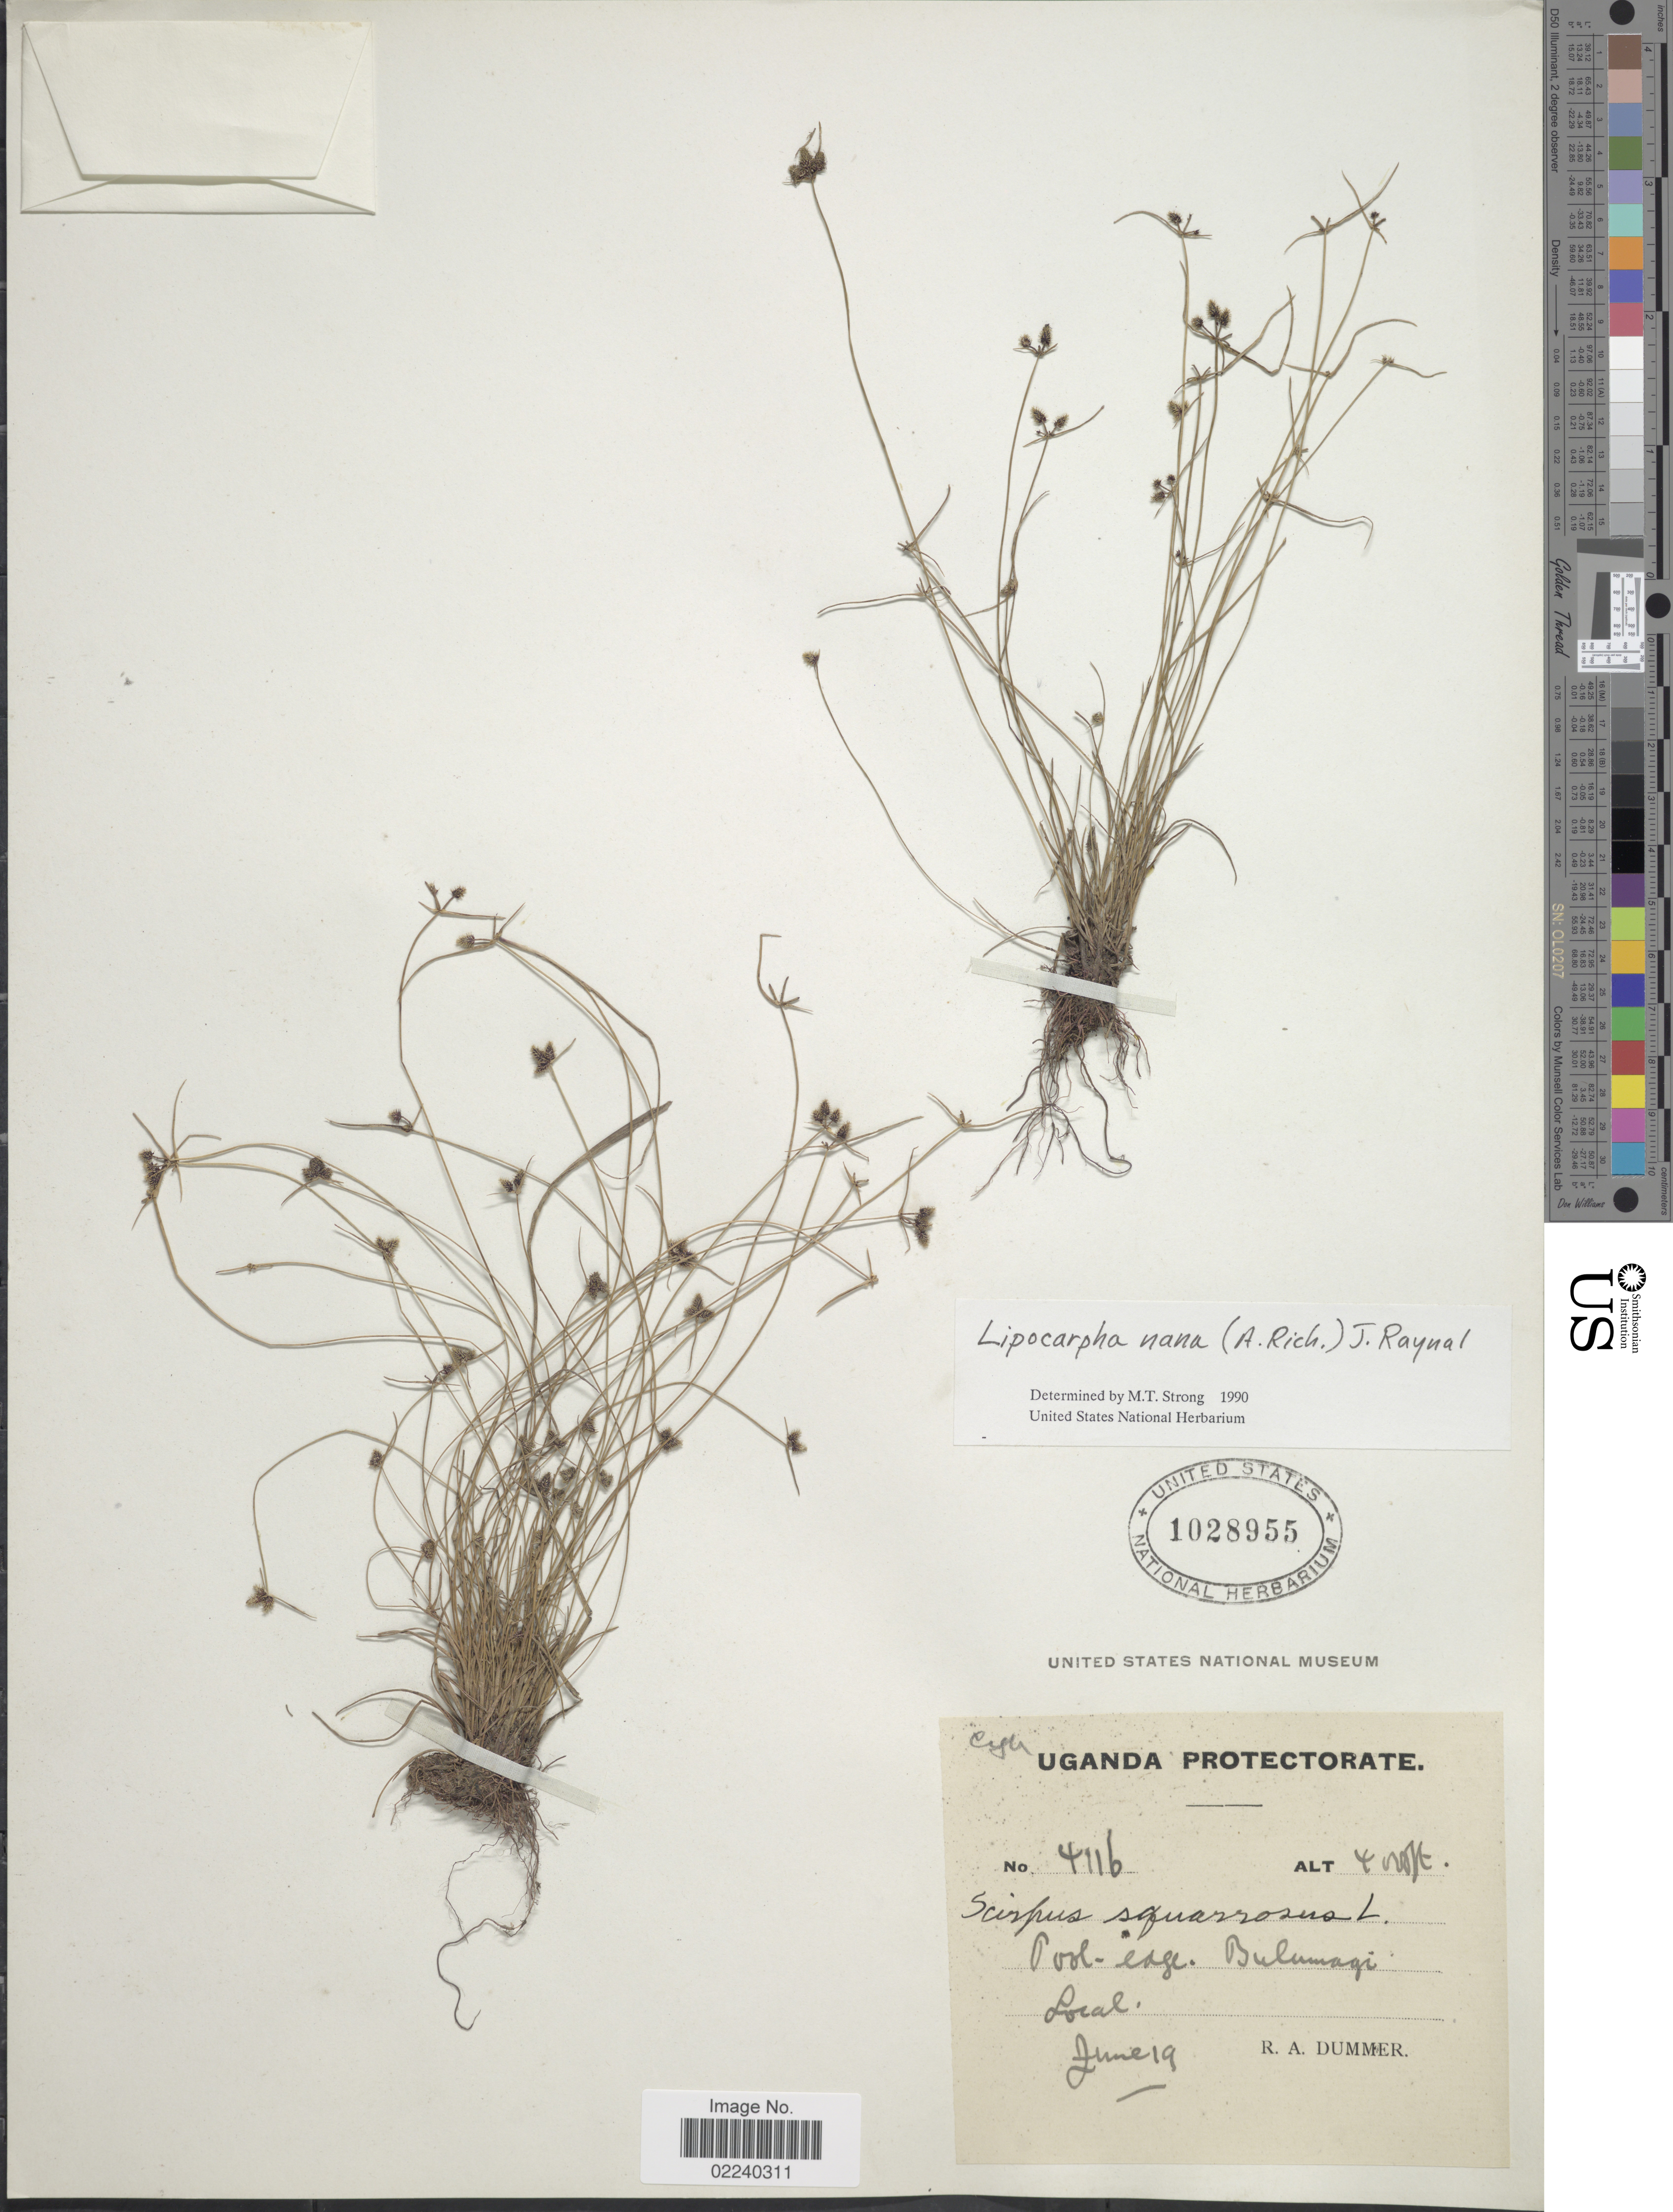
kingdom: Plantae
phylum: Tracheophyta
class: Liliopsida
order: Poales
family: Cyperaceae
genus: Cyperus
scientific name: Cyperus ceylanicus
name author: T. Koyama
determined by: Strong, M. T., (US), Smithsonian Institution - National Museum of Natural History (UNITED STATES)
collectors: R. Dümmer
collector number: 4116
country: Uganda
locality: Bulumagi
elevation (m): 1219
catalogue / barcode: US 1028955